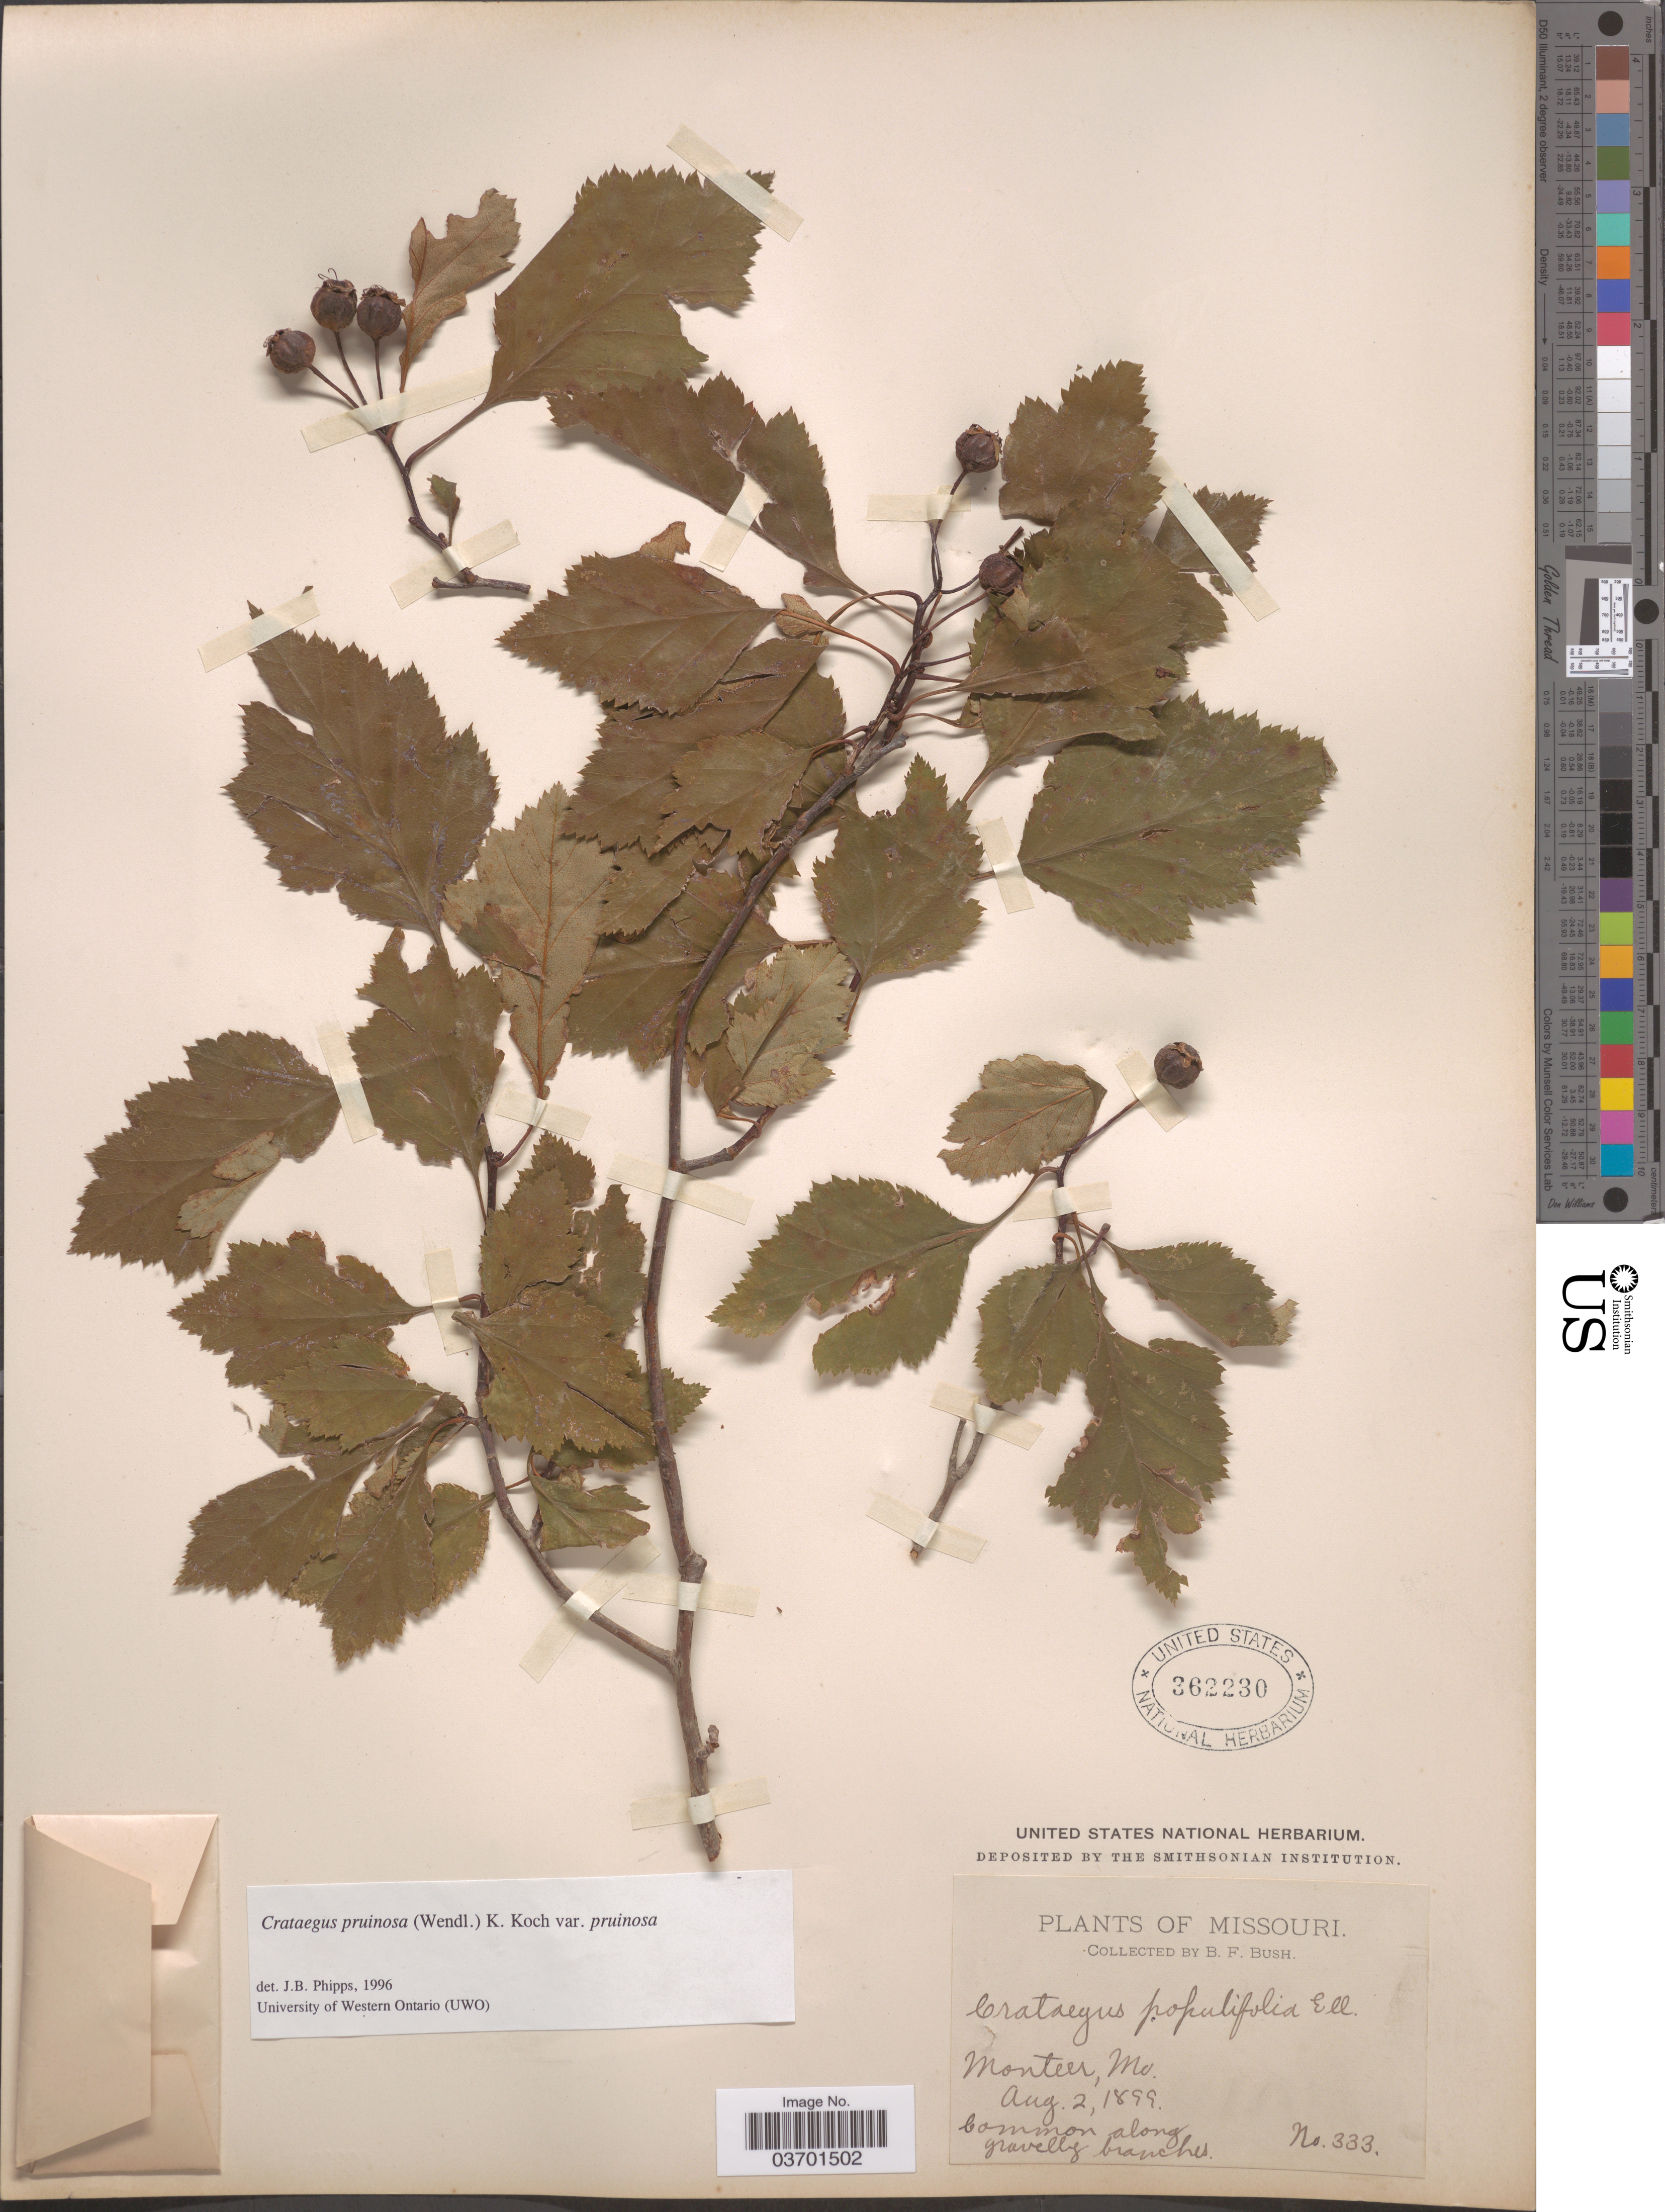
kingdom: Plantae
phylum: Tracheophyta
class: Magnoliopsida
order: Rosales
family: Rosaceae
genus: Crataegus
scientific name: Crataegus pruinosa var. pruinosa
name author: (H.L. Wendl.) K. Koch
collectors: B. F. Bush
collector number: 333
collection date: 1899-08-02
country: United States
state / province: Missouri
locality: Monteer.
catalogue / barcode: US 362230